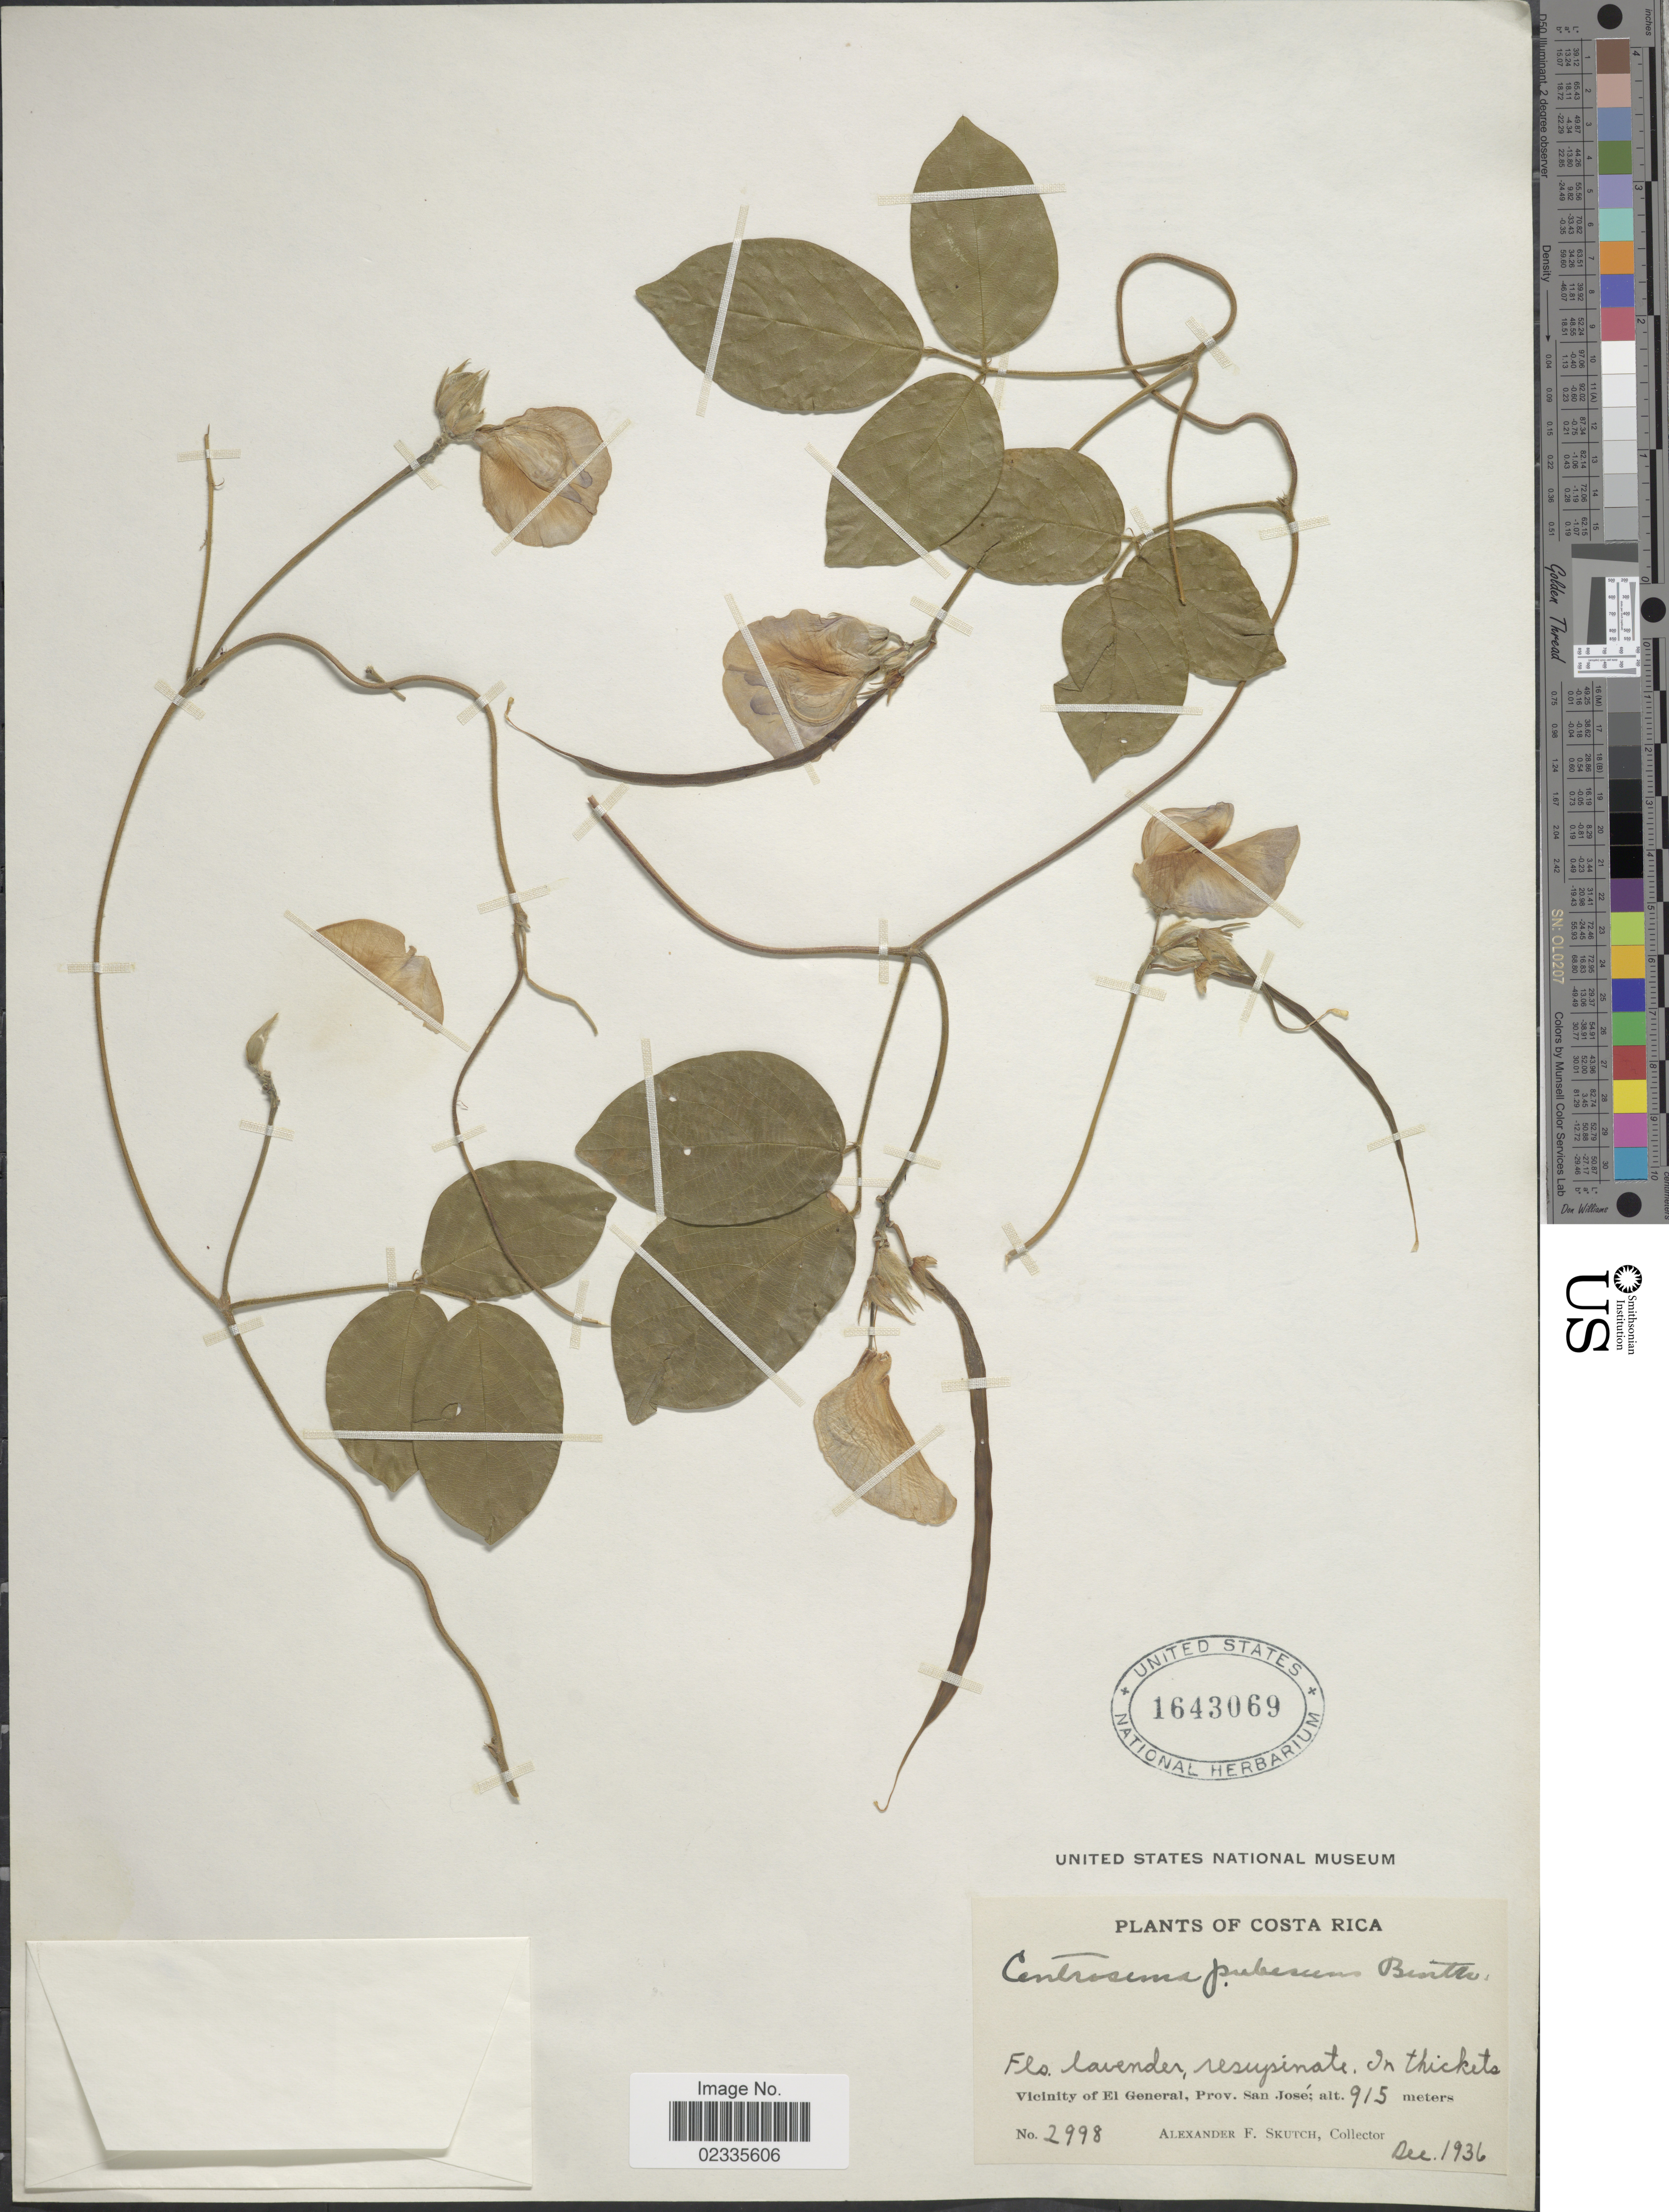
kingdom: Plantae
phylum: Tracheophyta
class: Magnoliopsida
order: Fabales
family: Fabaceae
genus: Centrosema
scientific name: Centrosema pubescens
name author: Benth.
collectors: A. F. Skutch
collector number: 2998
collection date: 1936-12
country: Costa Rica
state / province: San José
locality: Vicinity of El General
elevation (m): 915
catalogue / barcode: US 1643069